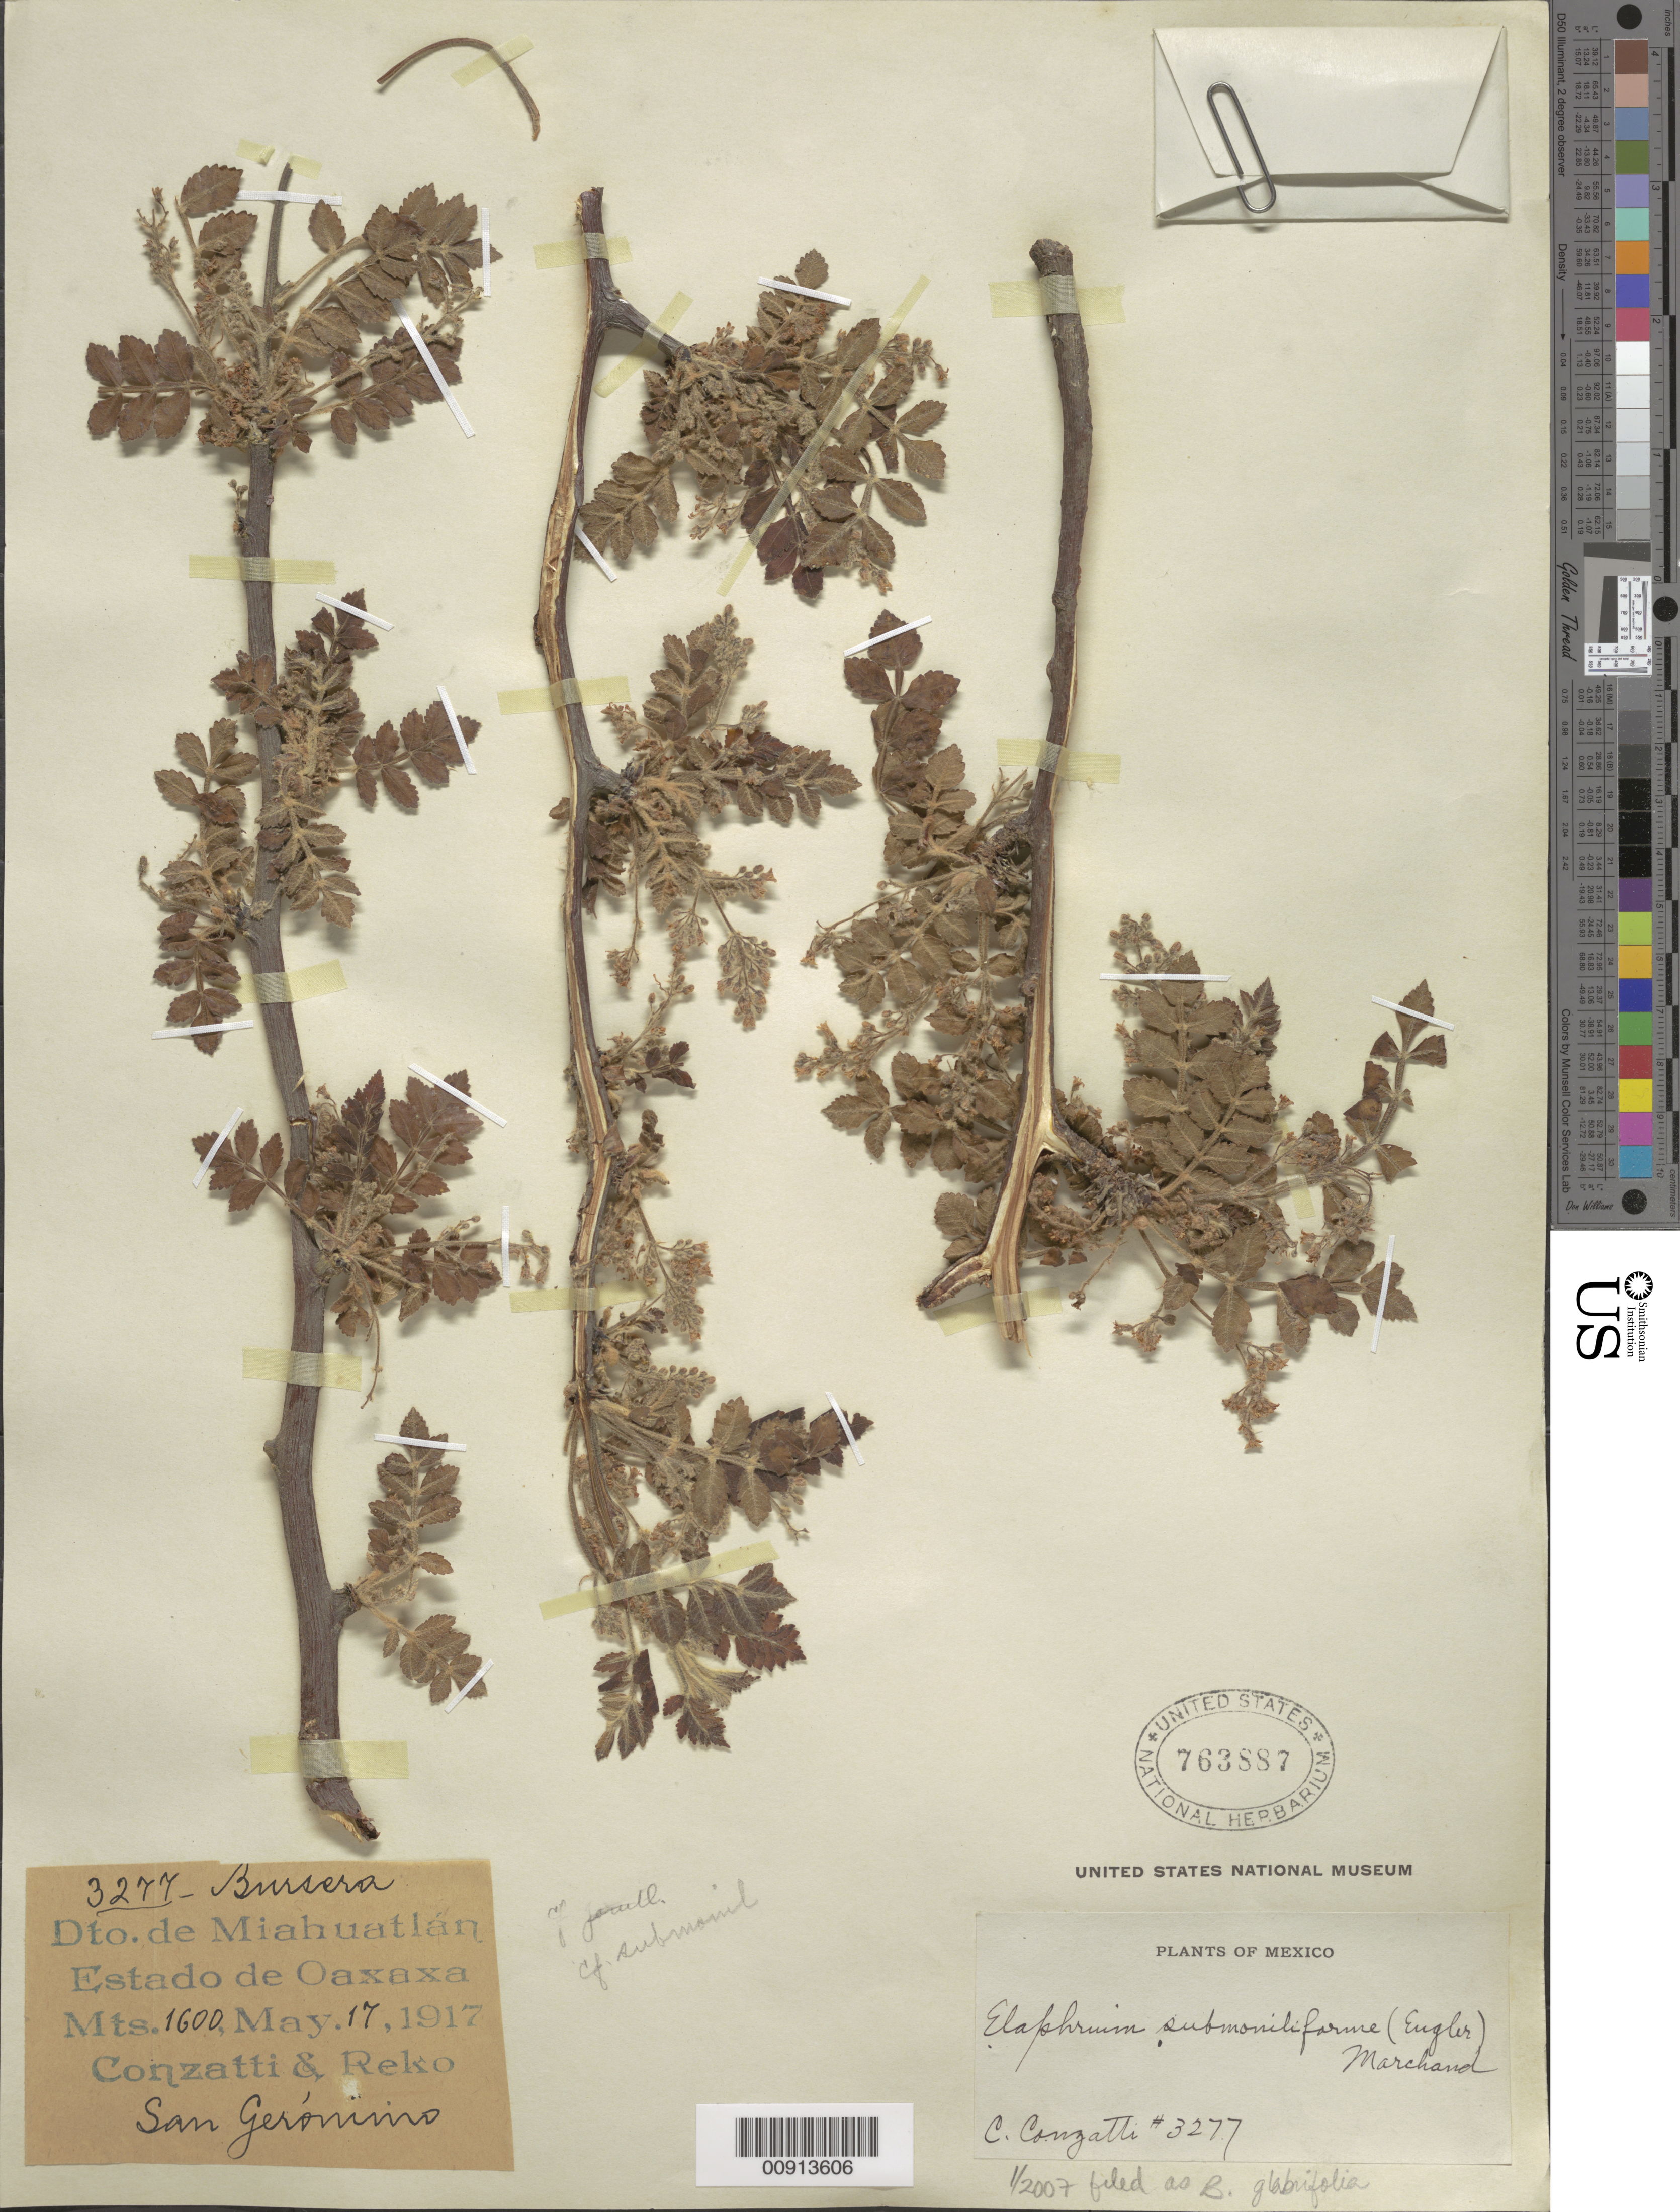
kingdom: Plantae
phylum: Tracheophyta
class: Magnoliopsida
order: Sapindales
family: Burseraceae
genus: Bursera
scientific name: Bursera glabrifolia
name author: (Kunth) Engl.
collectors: C. Conzatti & B. P. Reko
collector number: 3277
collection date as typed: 17 May 1917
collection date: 1917-05-17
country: Mexico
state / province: Oaxaca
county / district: Miahuatlán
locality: San Gerónimo, Dto. de Miahuatlán, Estado de Oaxaca.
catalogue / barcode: US 763887